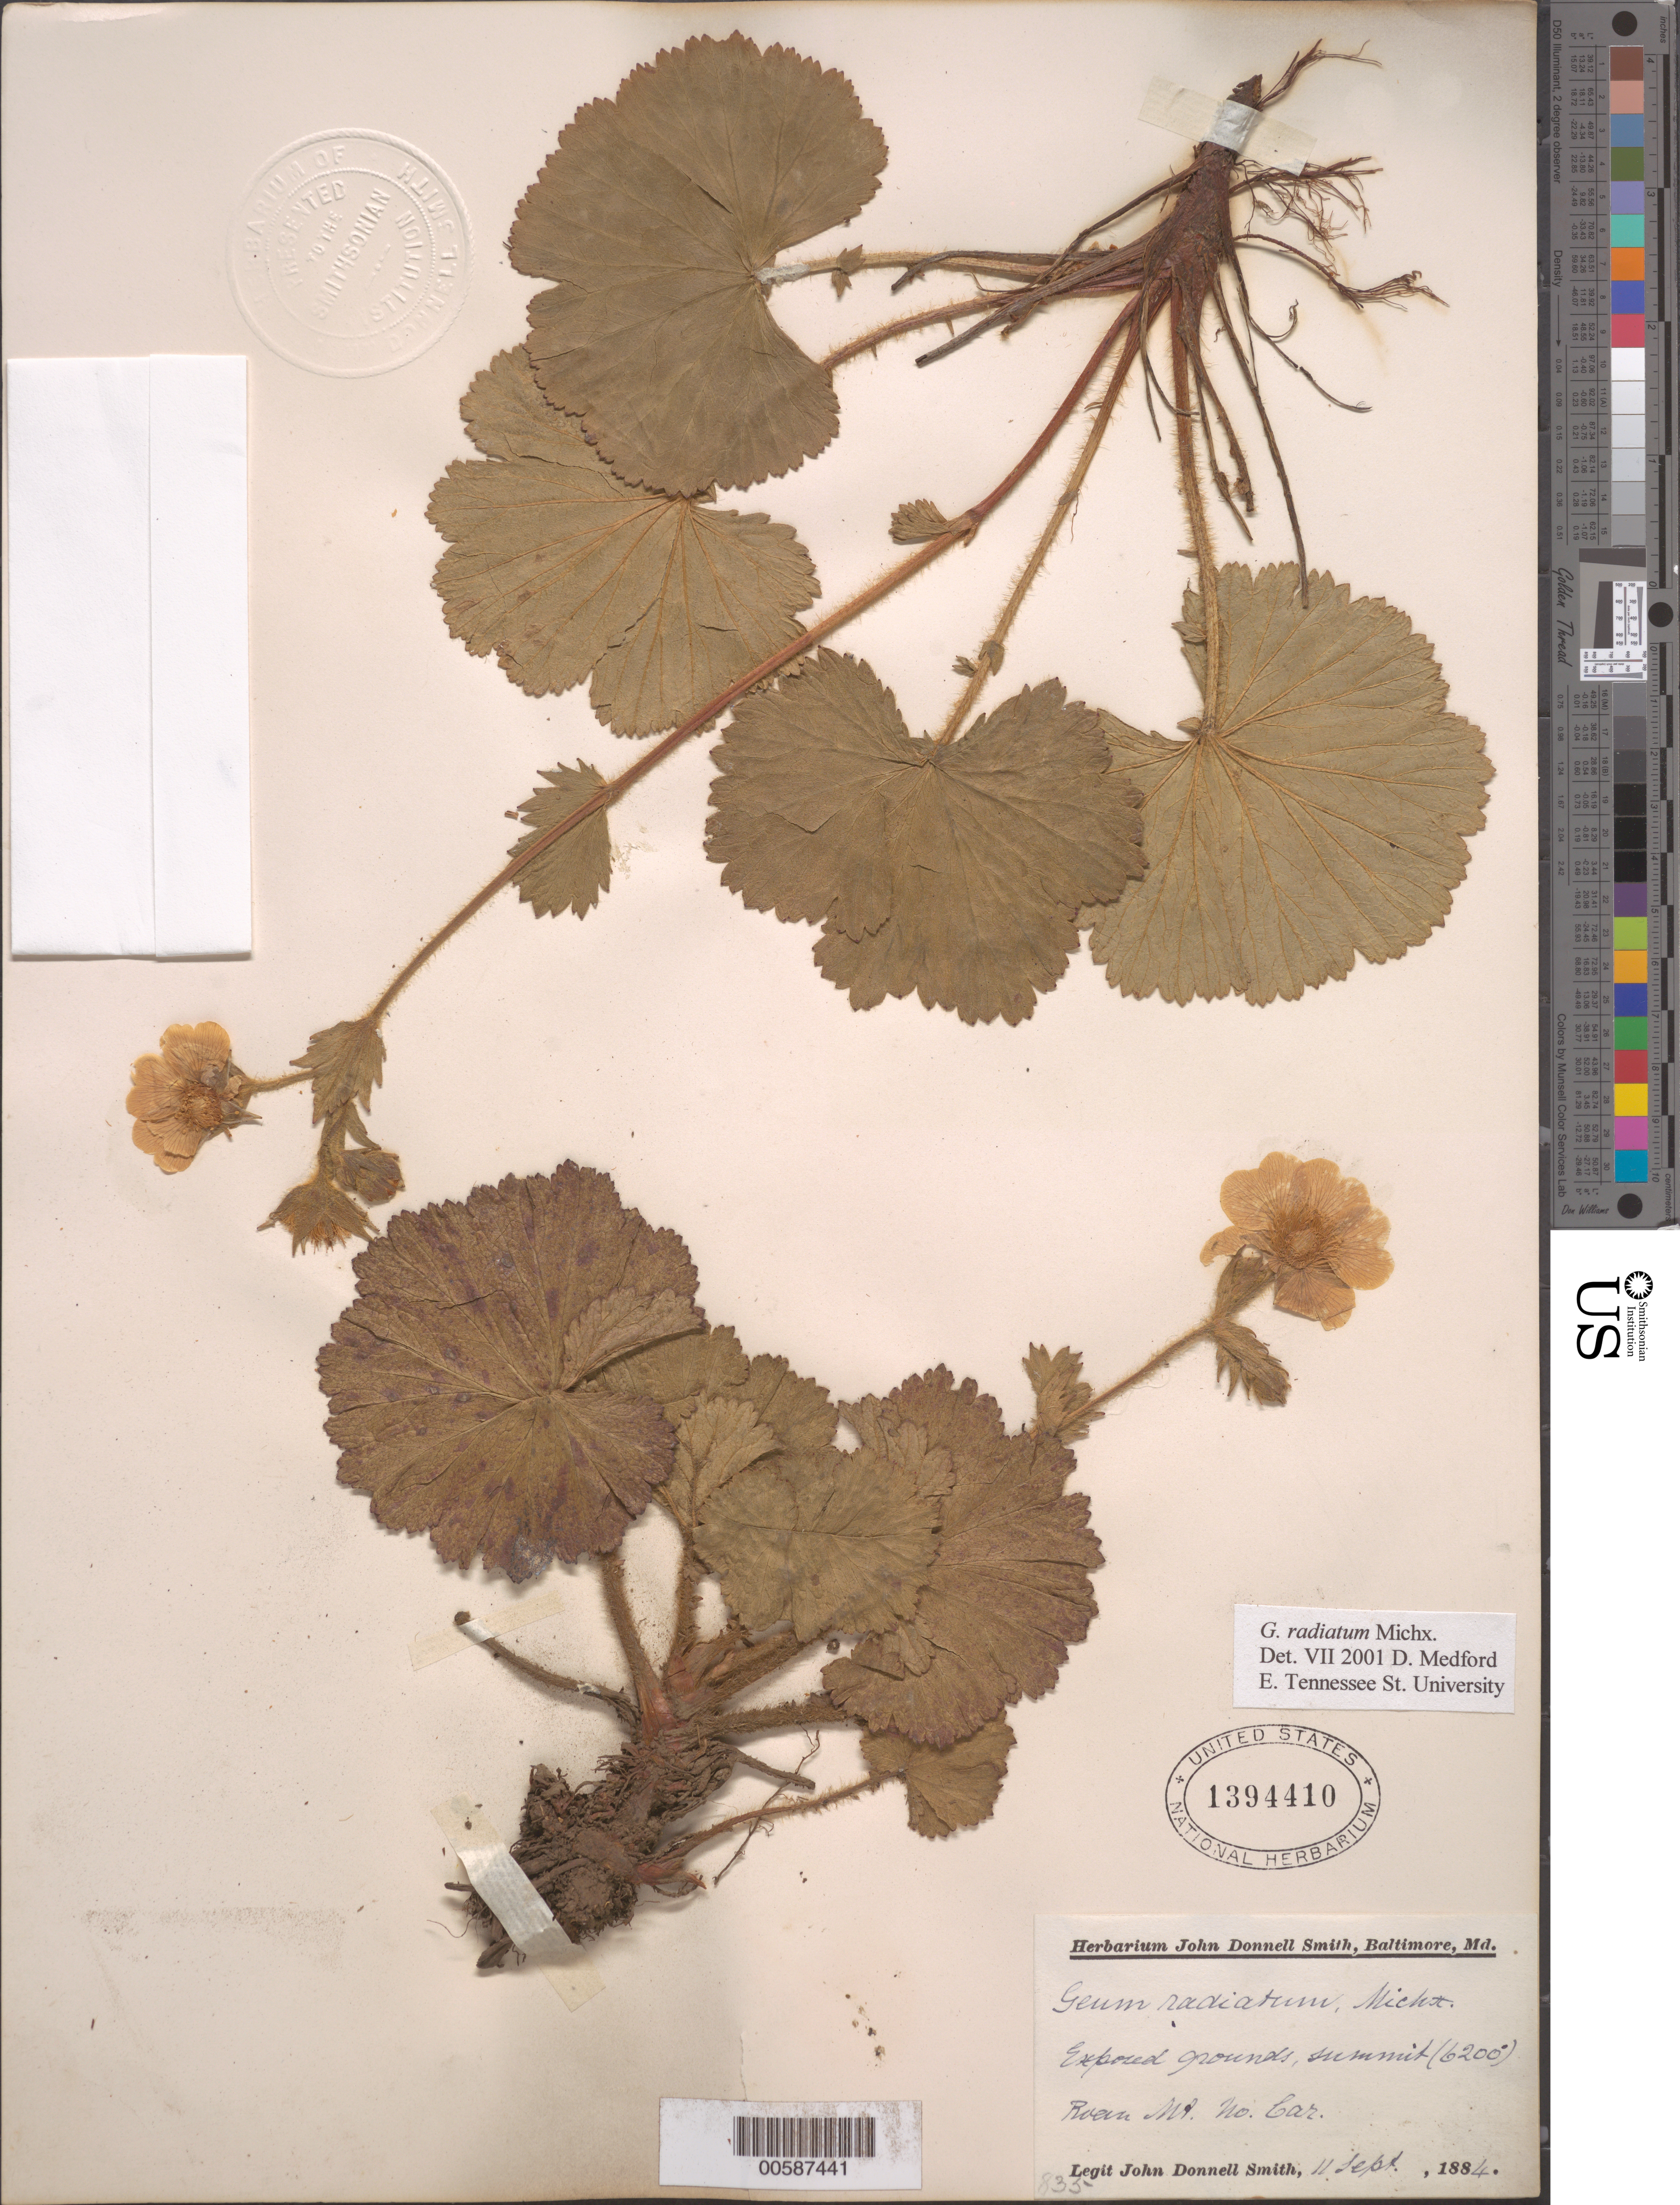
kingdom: Plantae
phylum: Tracheophyta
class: Magnoliopsida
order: Rosales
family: Rosaceae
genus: Geum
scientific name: Geum radiatum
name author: Michx.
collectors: J. Donnell Smith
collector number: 835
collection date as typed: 04 Sep 1884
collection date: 1884-09-04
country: United States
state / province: North Carolina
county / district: Mitchell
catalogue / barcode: US 1394410